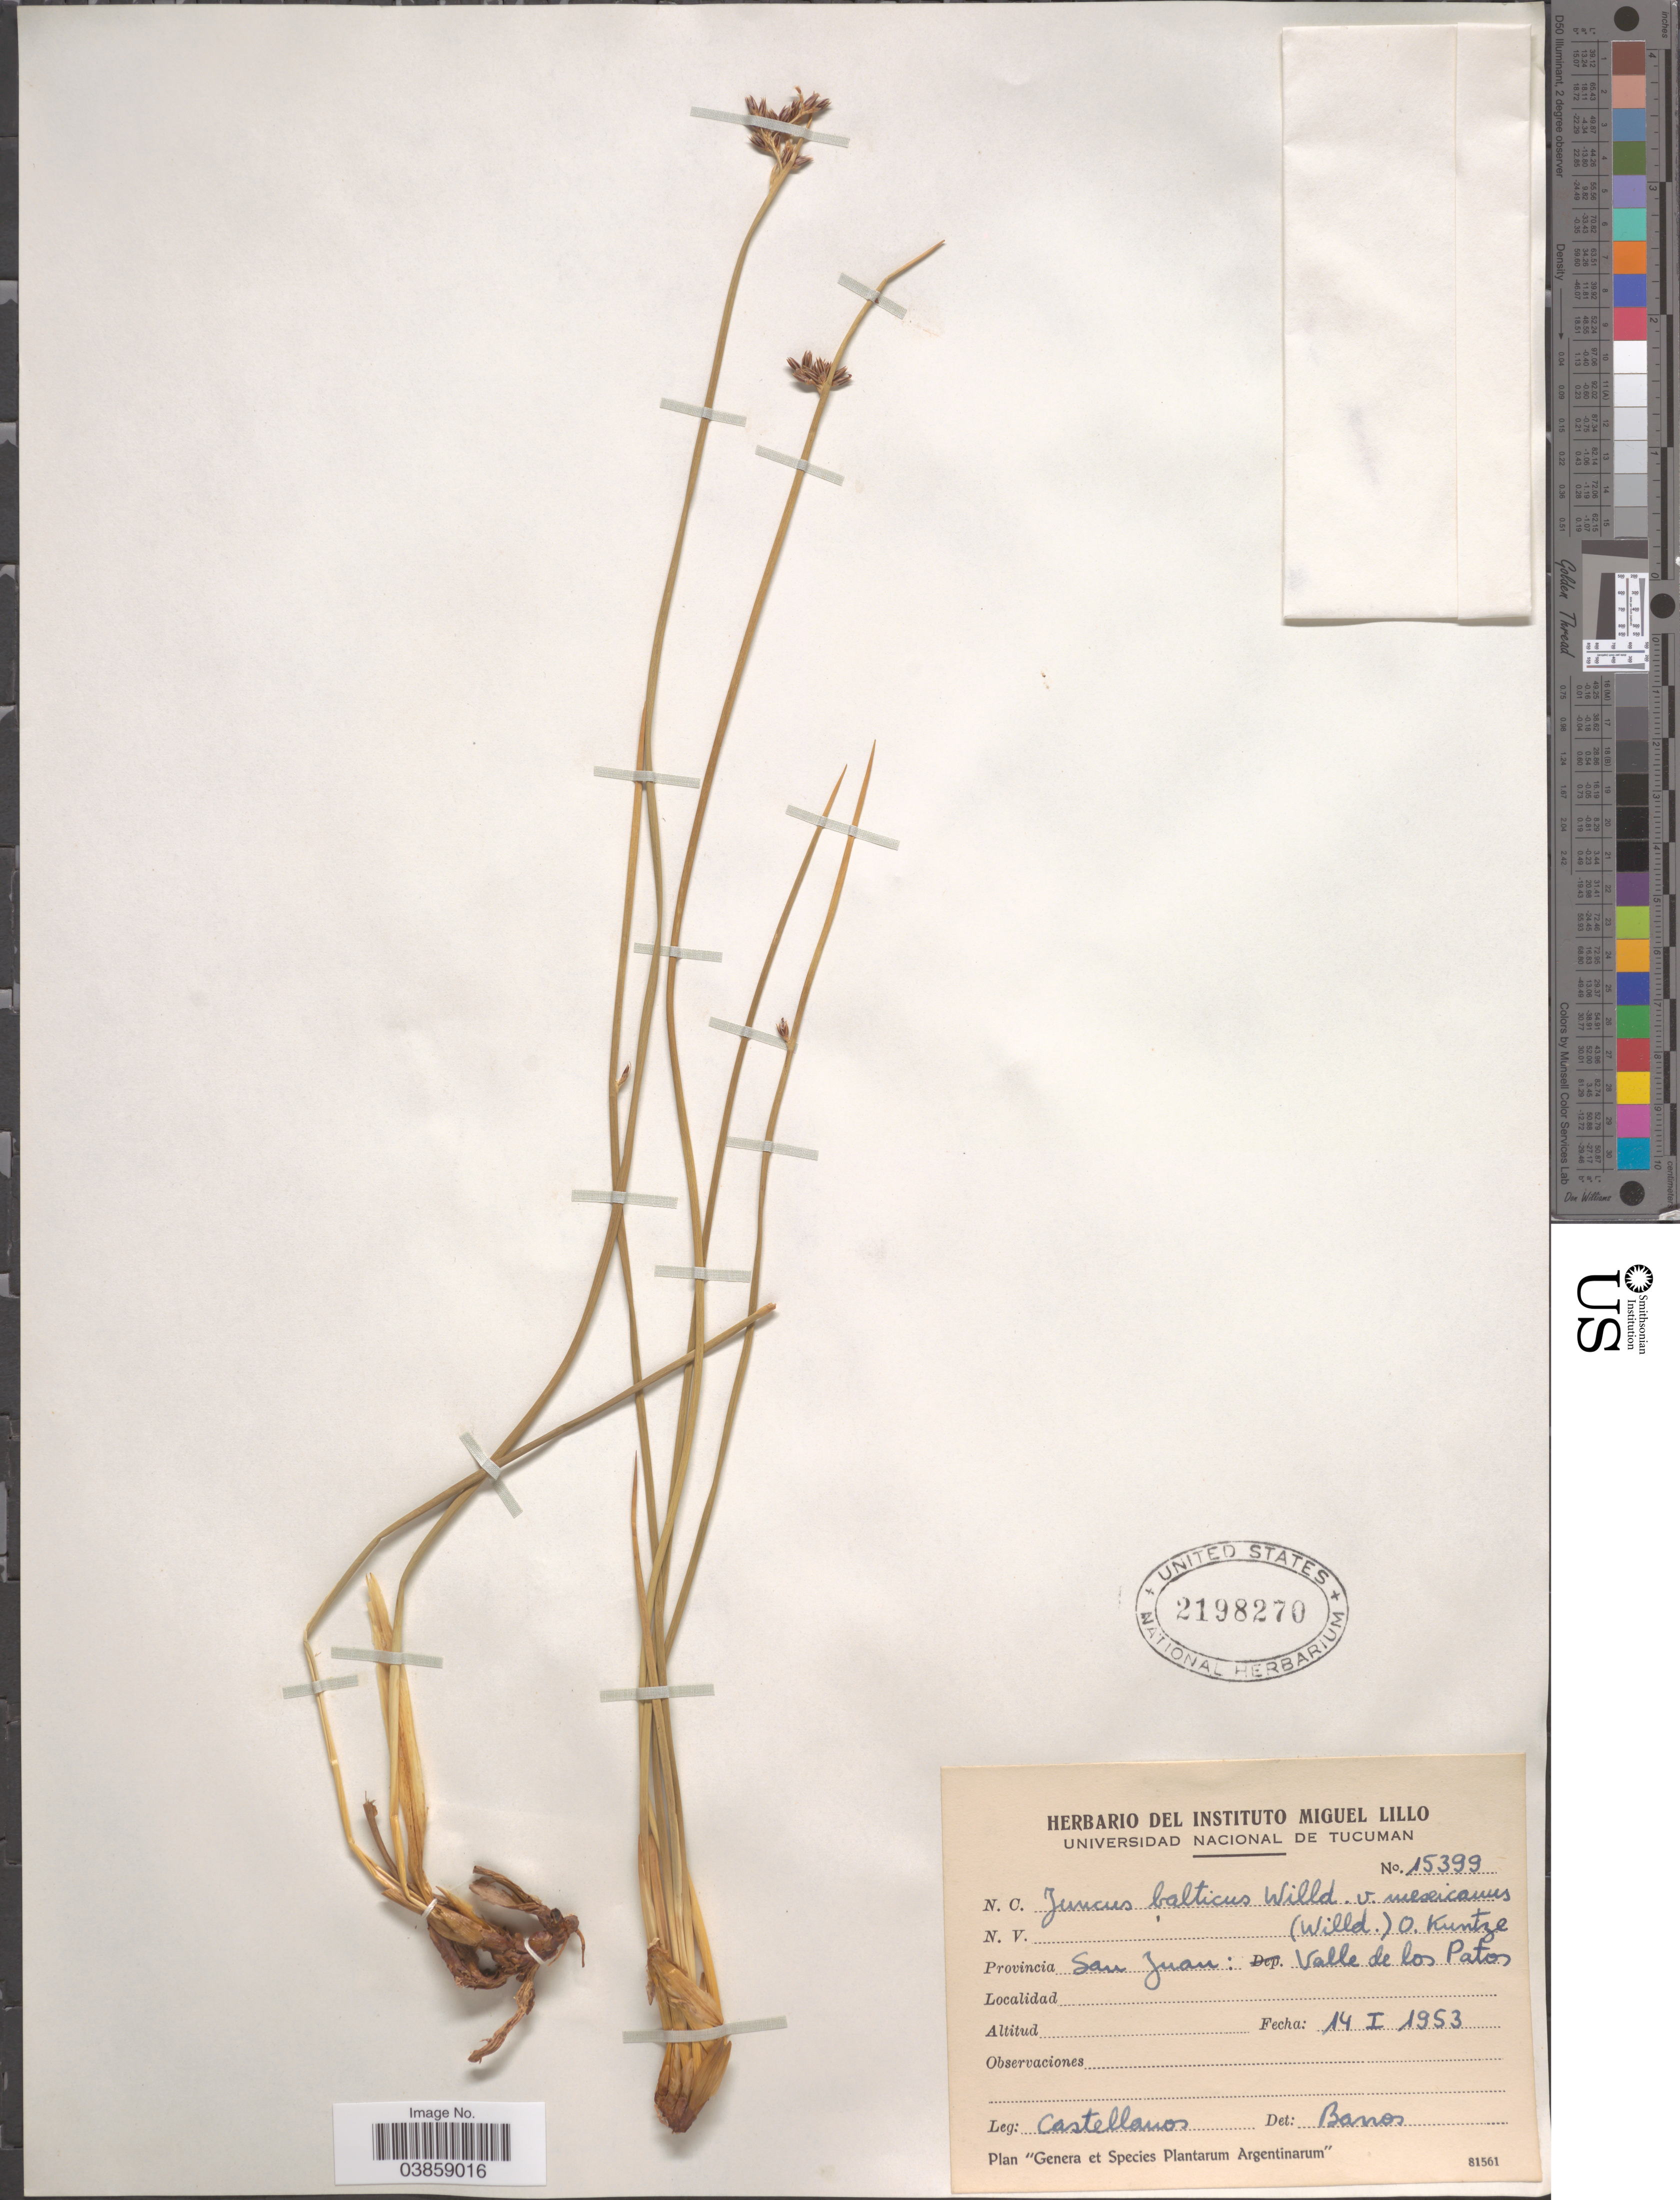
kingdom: Plantae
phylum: Tracheophyta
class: Liliopsida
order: Poales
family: Juncaceae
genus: Juncus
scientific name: Juncus balticus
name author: Willd.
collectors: -- Castellanos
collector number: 15399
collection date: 1953-01-14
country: Argentina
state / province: San Juan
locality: Valle de los Patos.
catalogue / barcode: US 2198270